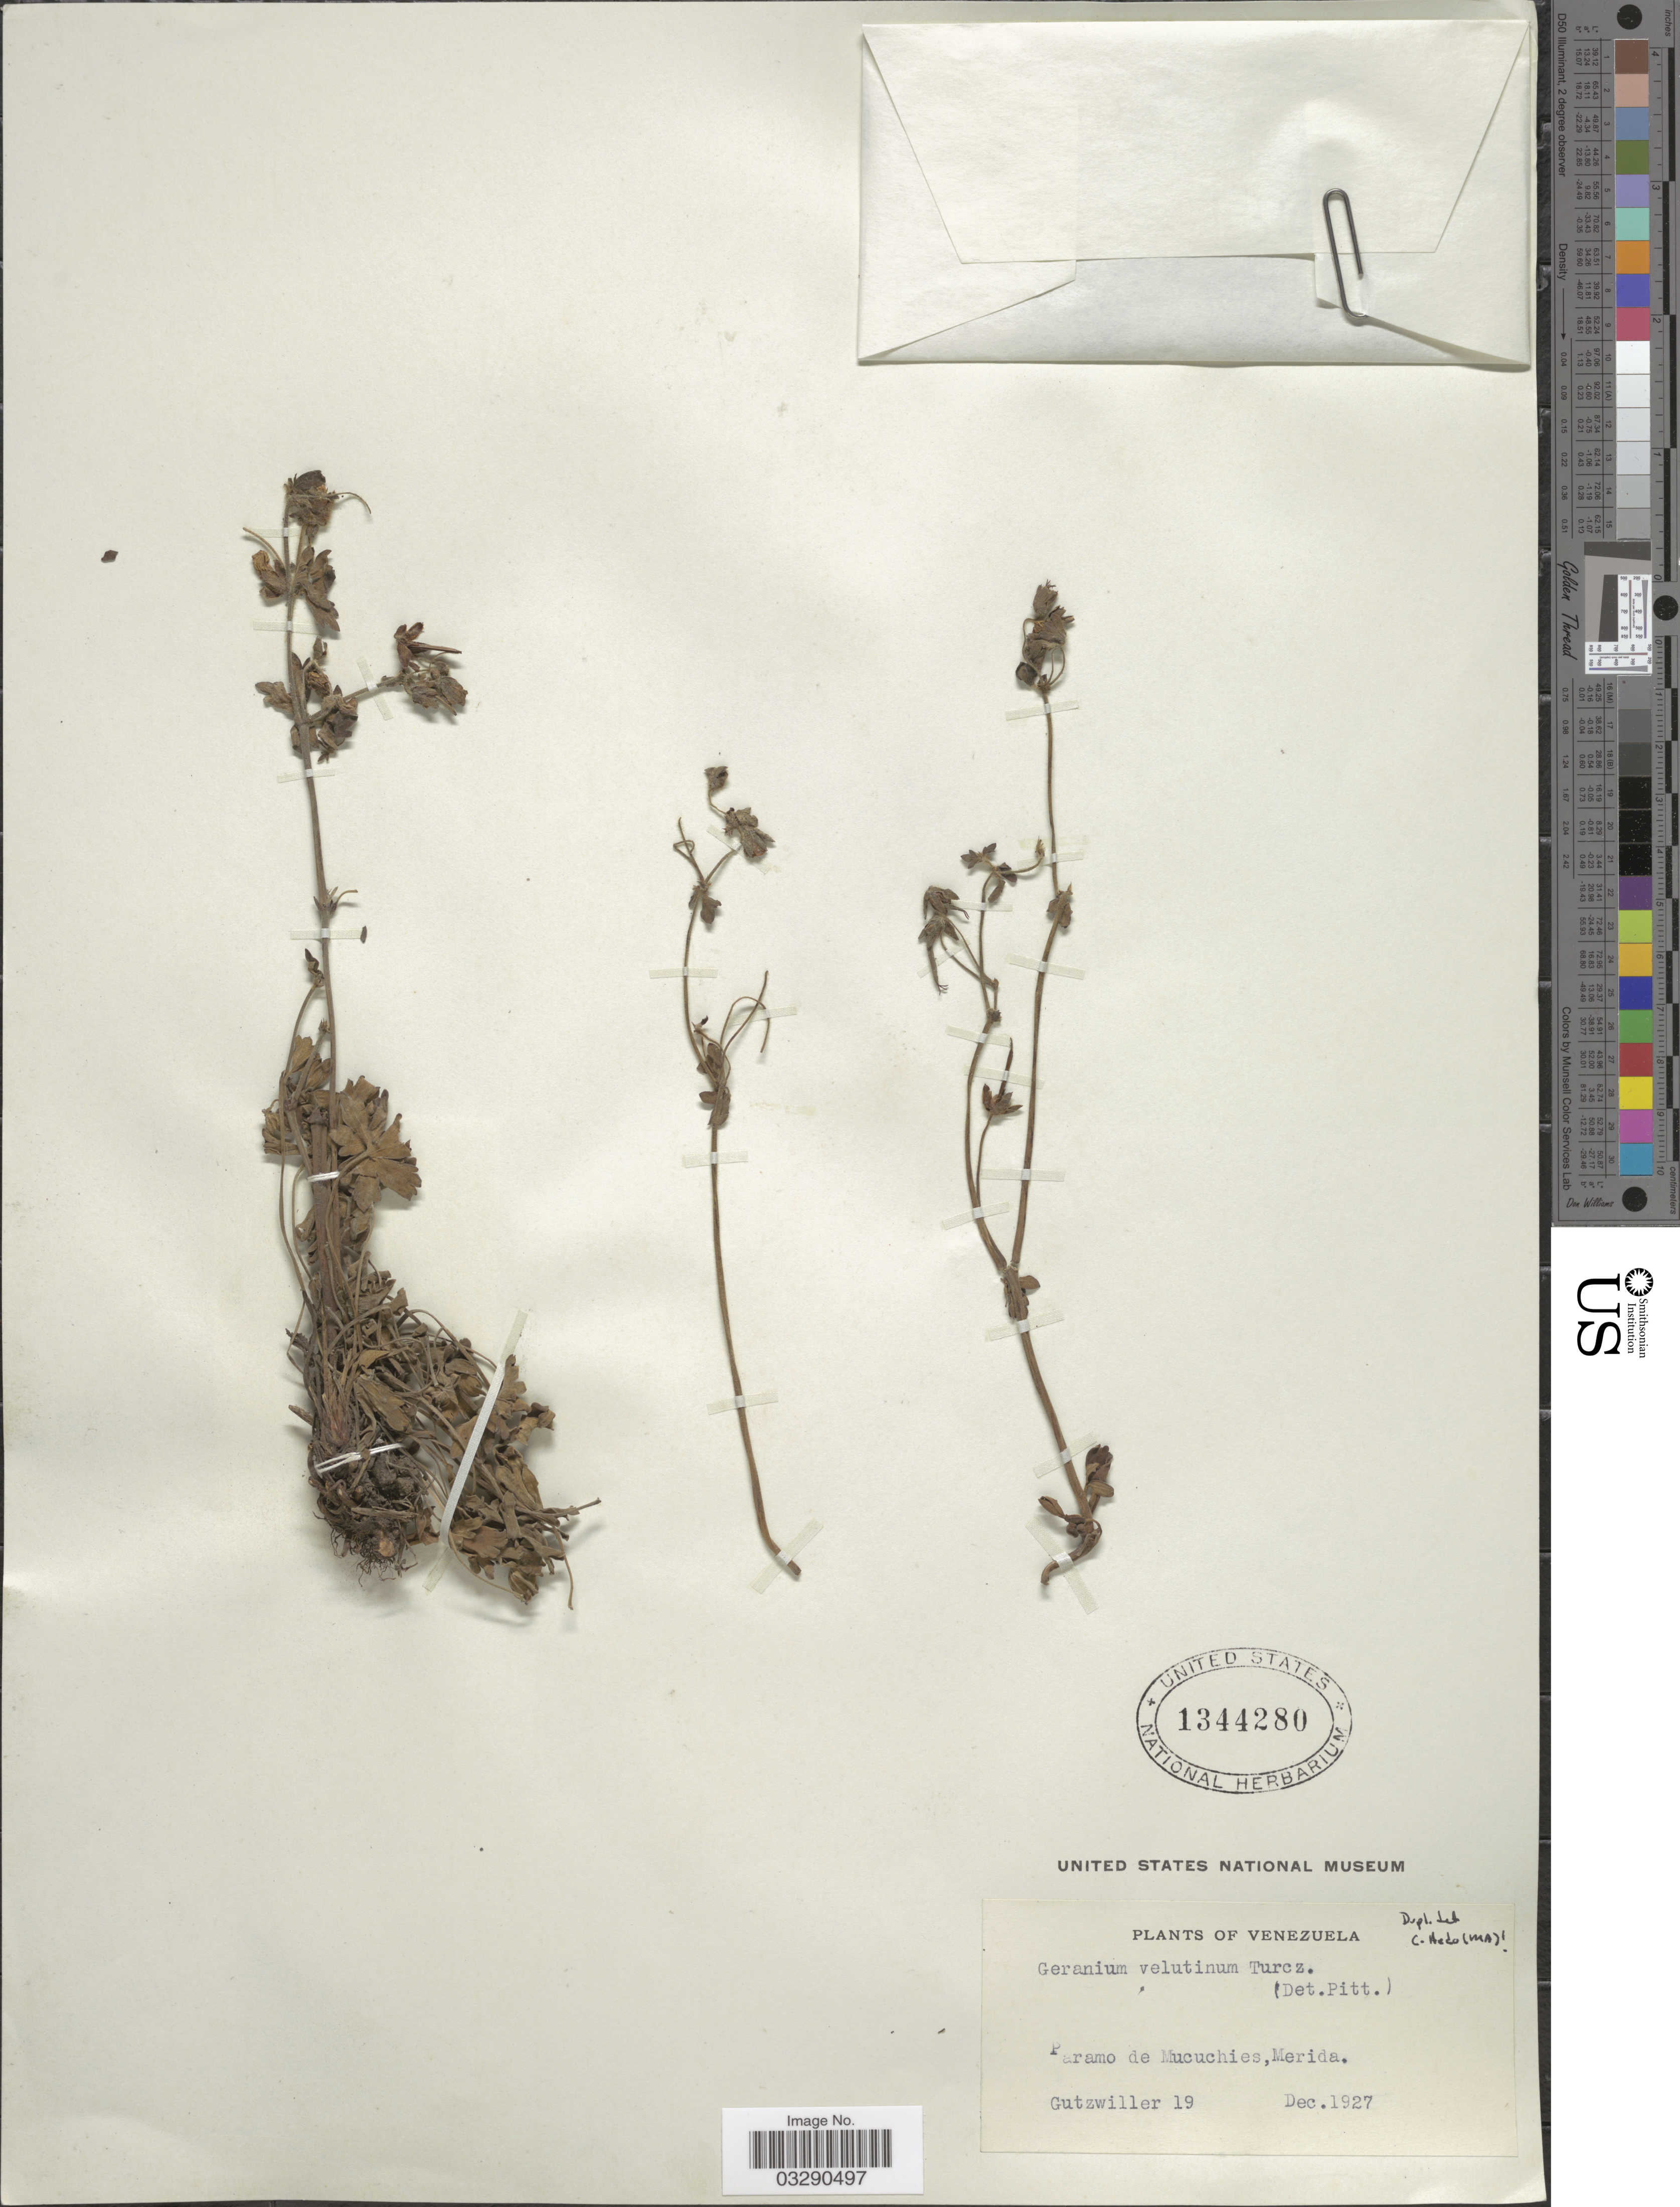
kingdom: Plantae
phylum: Tracheophyta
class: Magnoliopsida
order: Geraniales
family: Geraniaceae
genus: Geranium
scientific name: Geranium velutinum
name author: Turcz.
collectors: -. Gutzwiller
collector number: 19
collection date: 1927-12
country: Venezuela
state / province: Mérida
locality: Paramo de Mucuchies.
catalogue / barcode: US 1344280